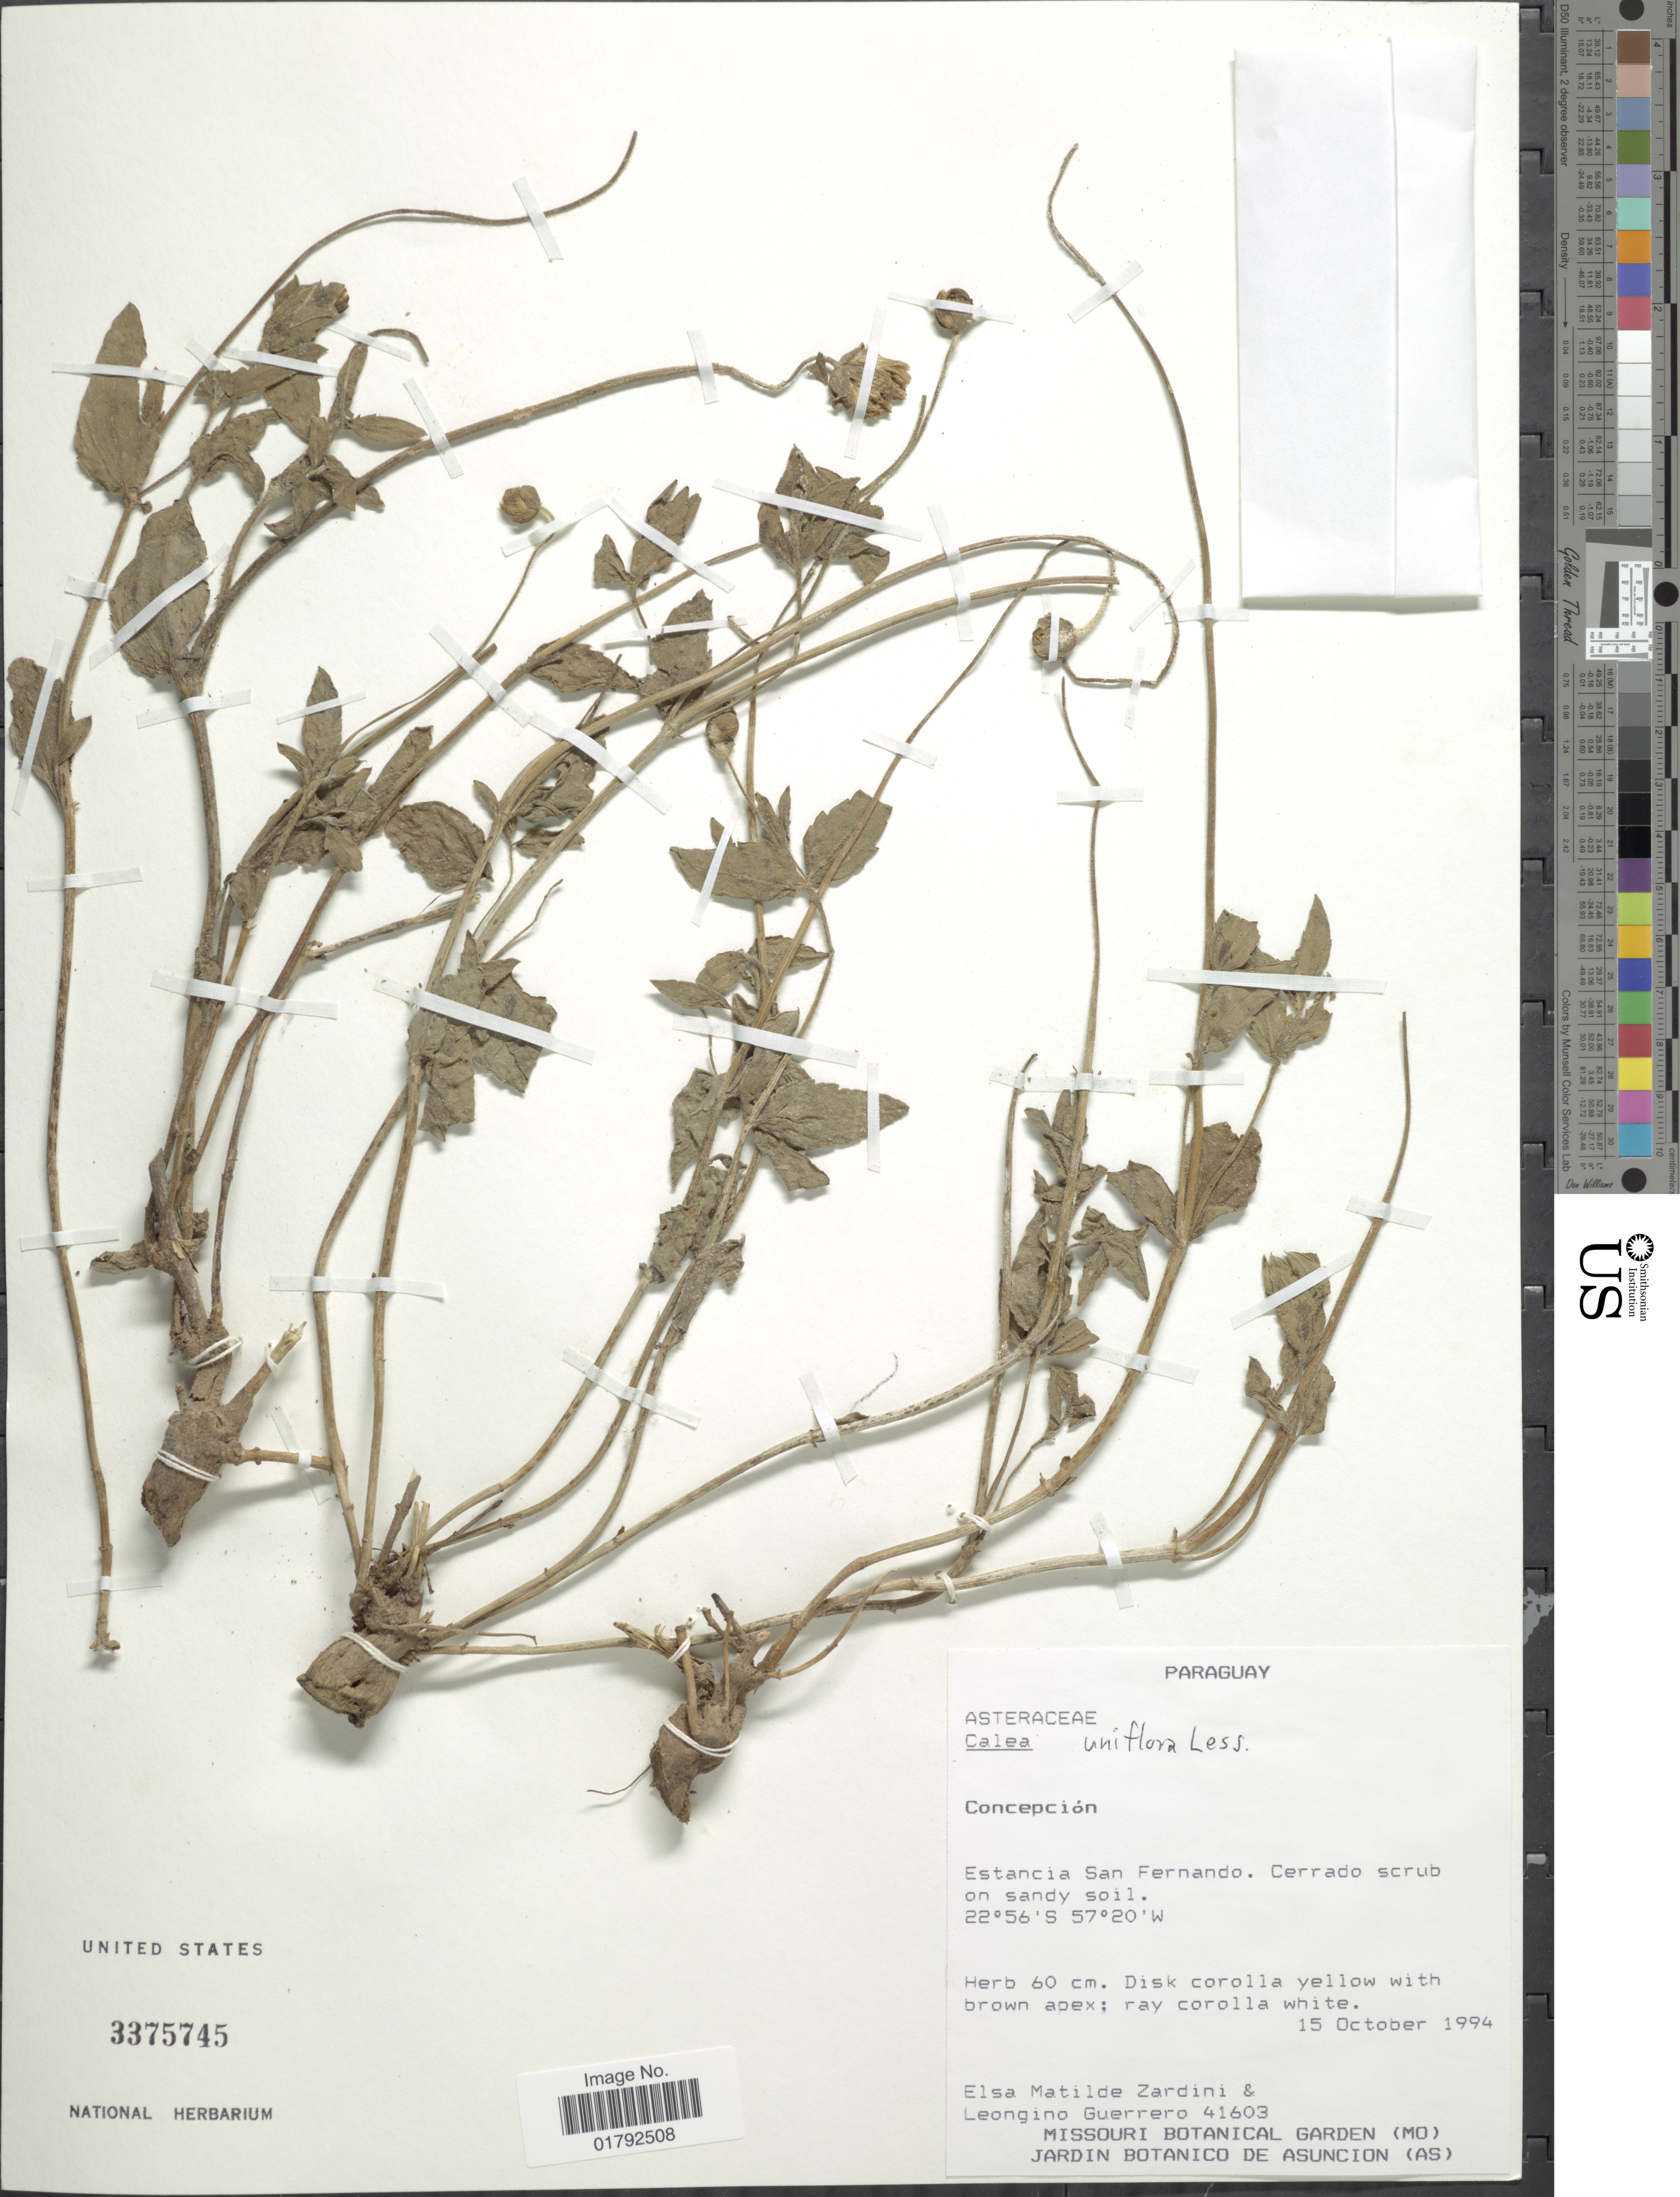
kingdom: Plantae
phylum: Tracheophyta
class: Magnoliopsida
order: Asterales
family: Asteraceae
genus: Calea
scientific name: Calea uniflora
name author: Less.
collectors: E. M. Zardini & L. Guerrero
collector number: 41603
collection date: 1994-10-15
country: Paraguay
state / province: Concepcion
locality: Estancia San San Fernando.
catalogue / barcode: US 3375745